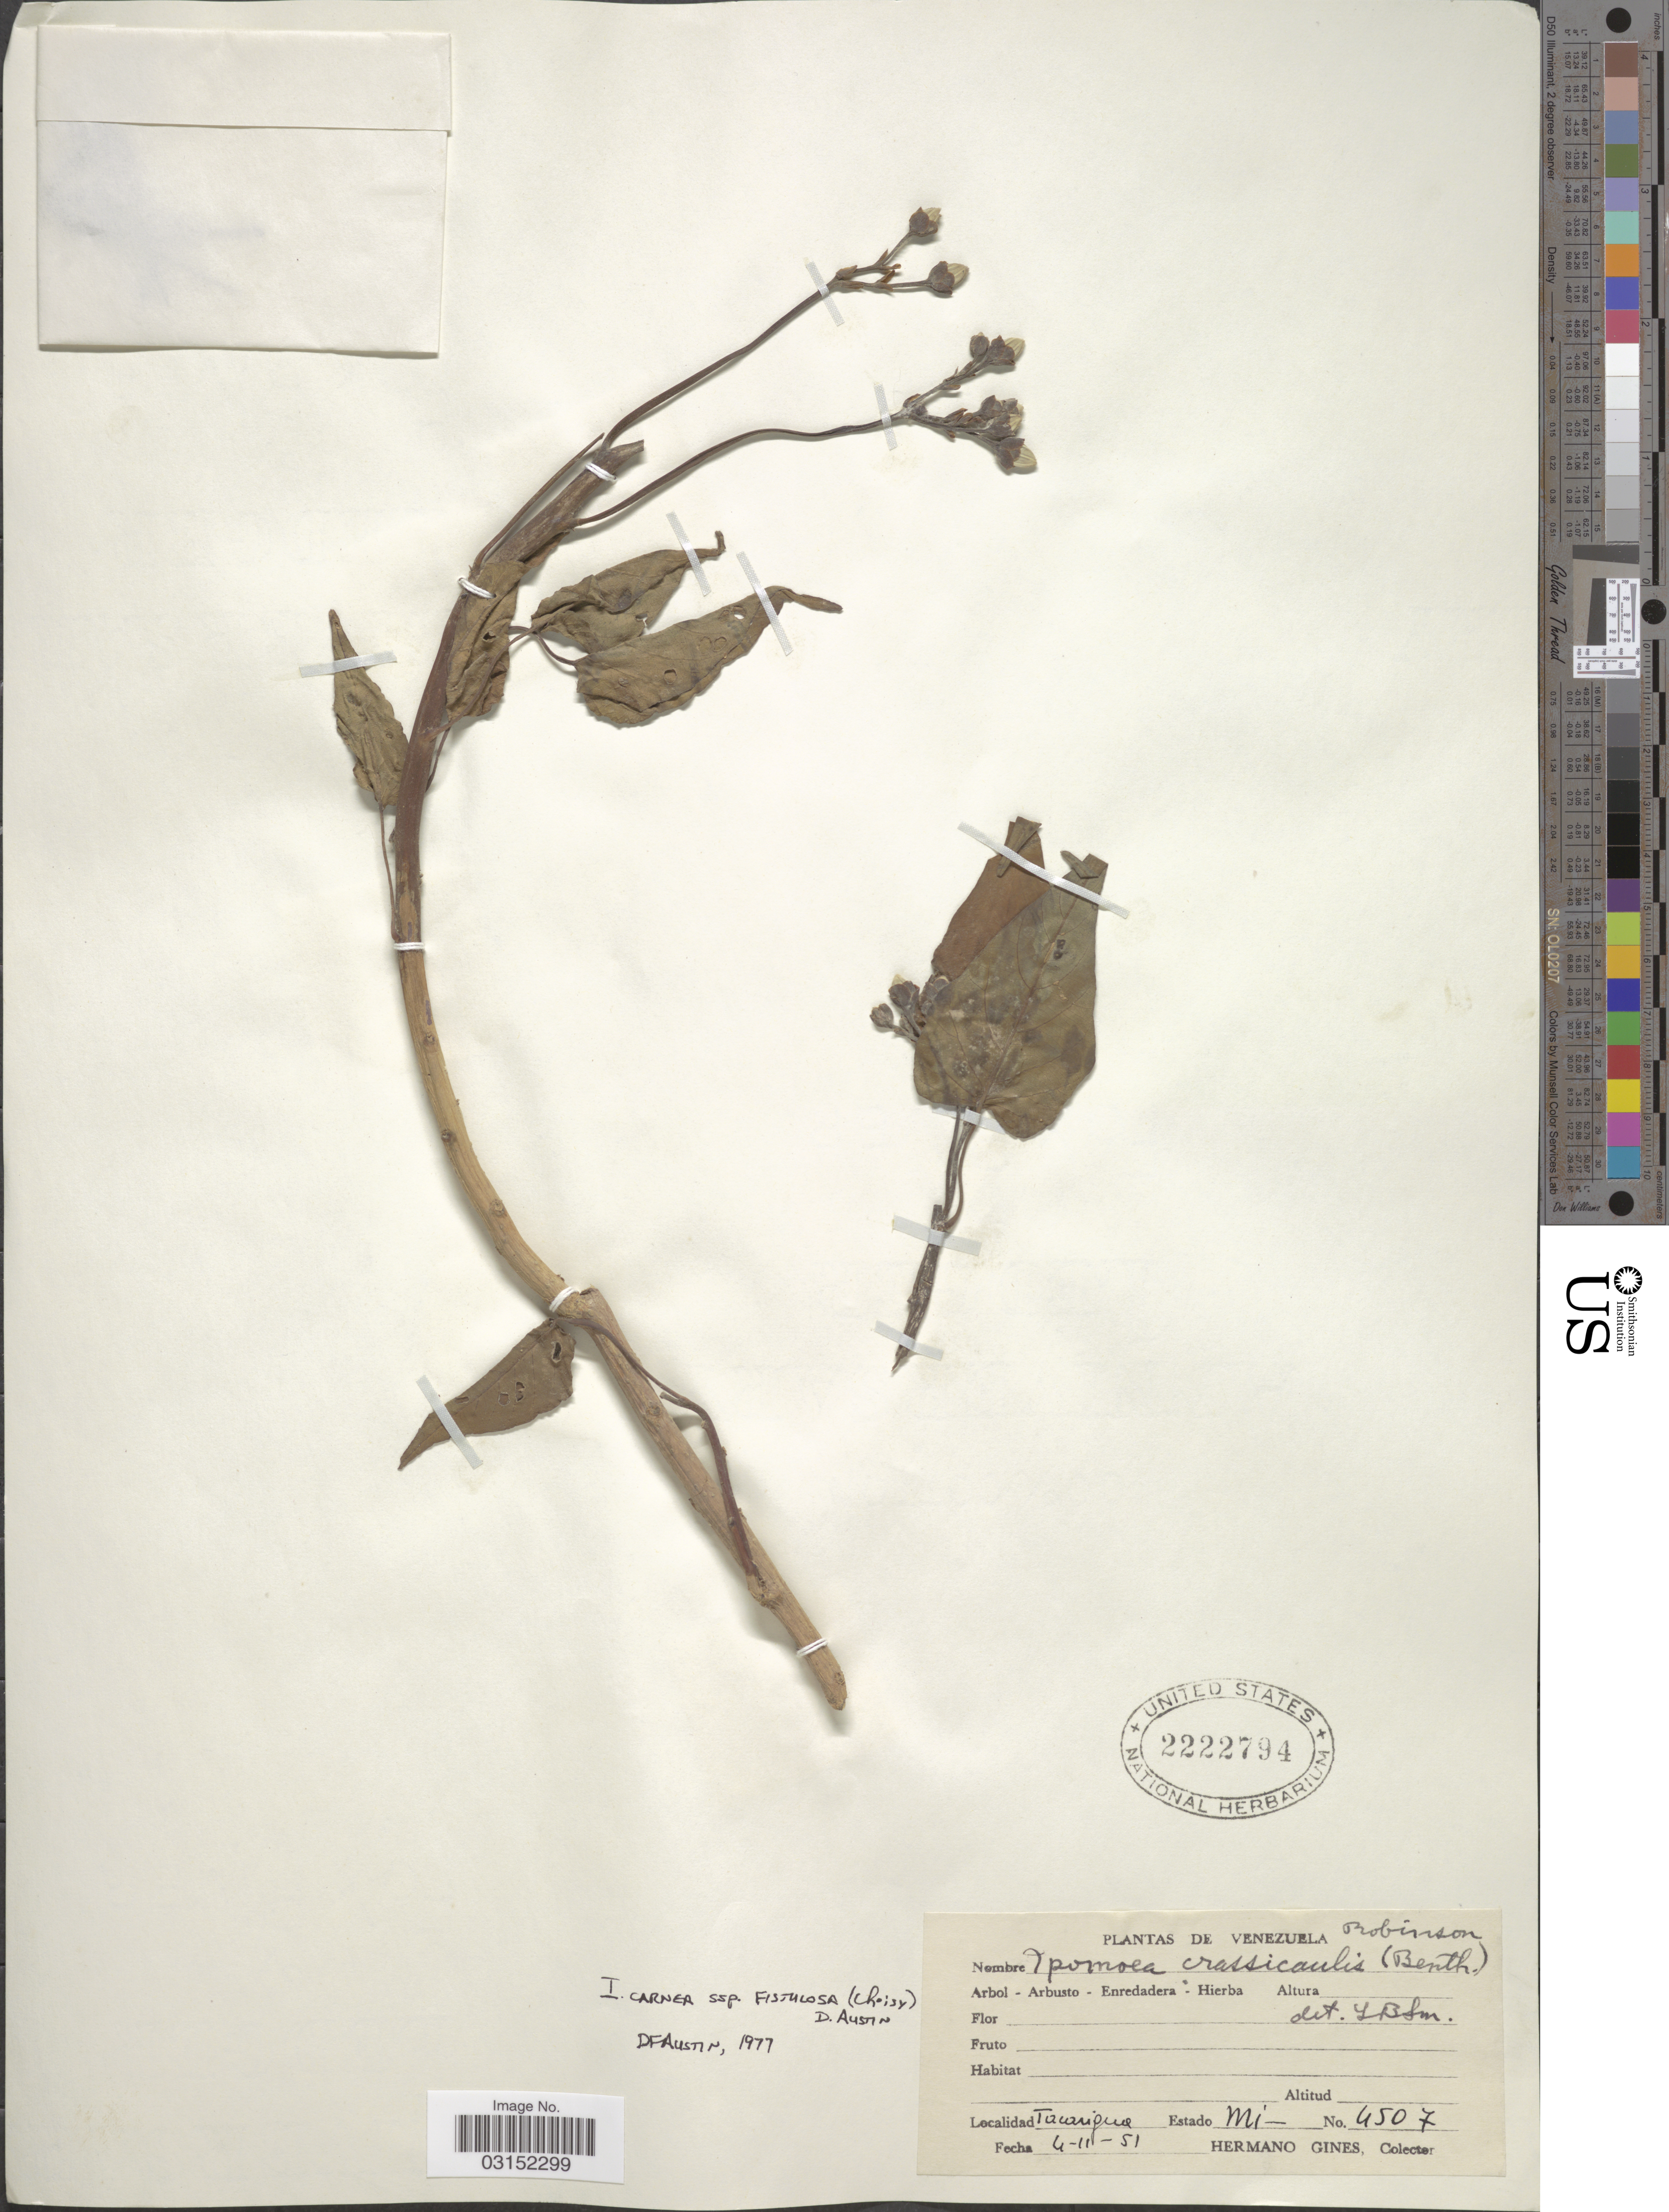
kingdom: Plantae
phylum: Tracheophyta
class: Magnoliopsida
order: Solanales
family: Convolvulaceae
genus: Ipomoea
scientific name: Ipomoea carnea subsp. fistulosa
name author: (Mart. ex Choisy) D.F. Austin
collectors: Bro. Gines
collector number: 4507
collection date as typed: Transcribed d/m/y: 4/11/51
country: Venezuela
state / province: Miranda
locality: Tacarigua, Estado Mi.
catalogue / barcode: US 2222794